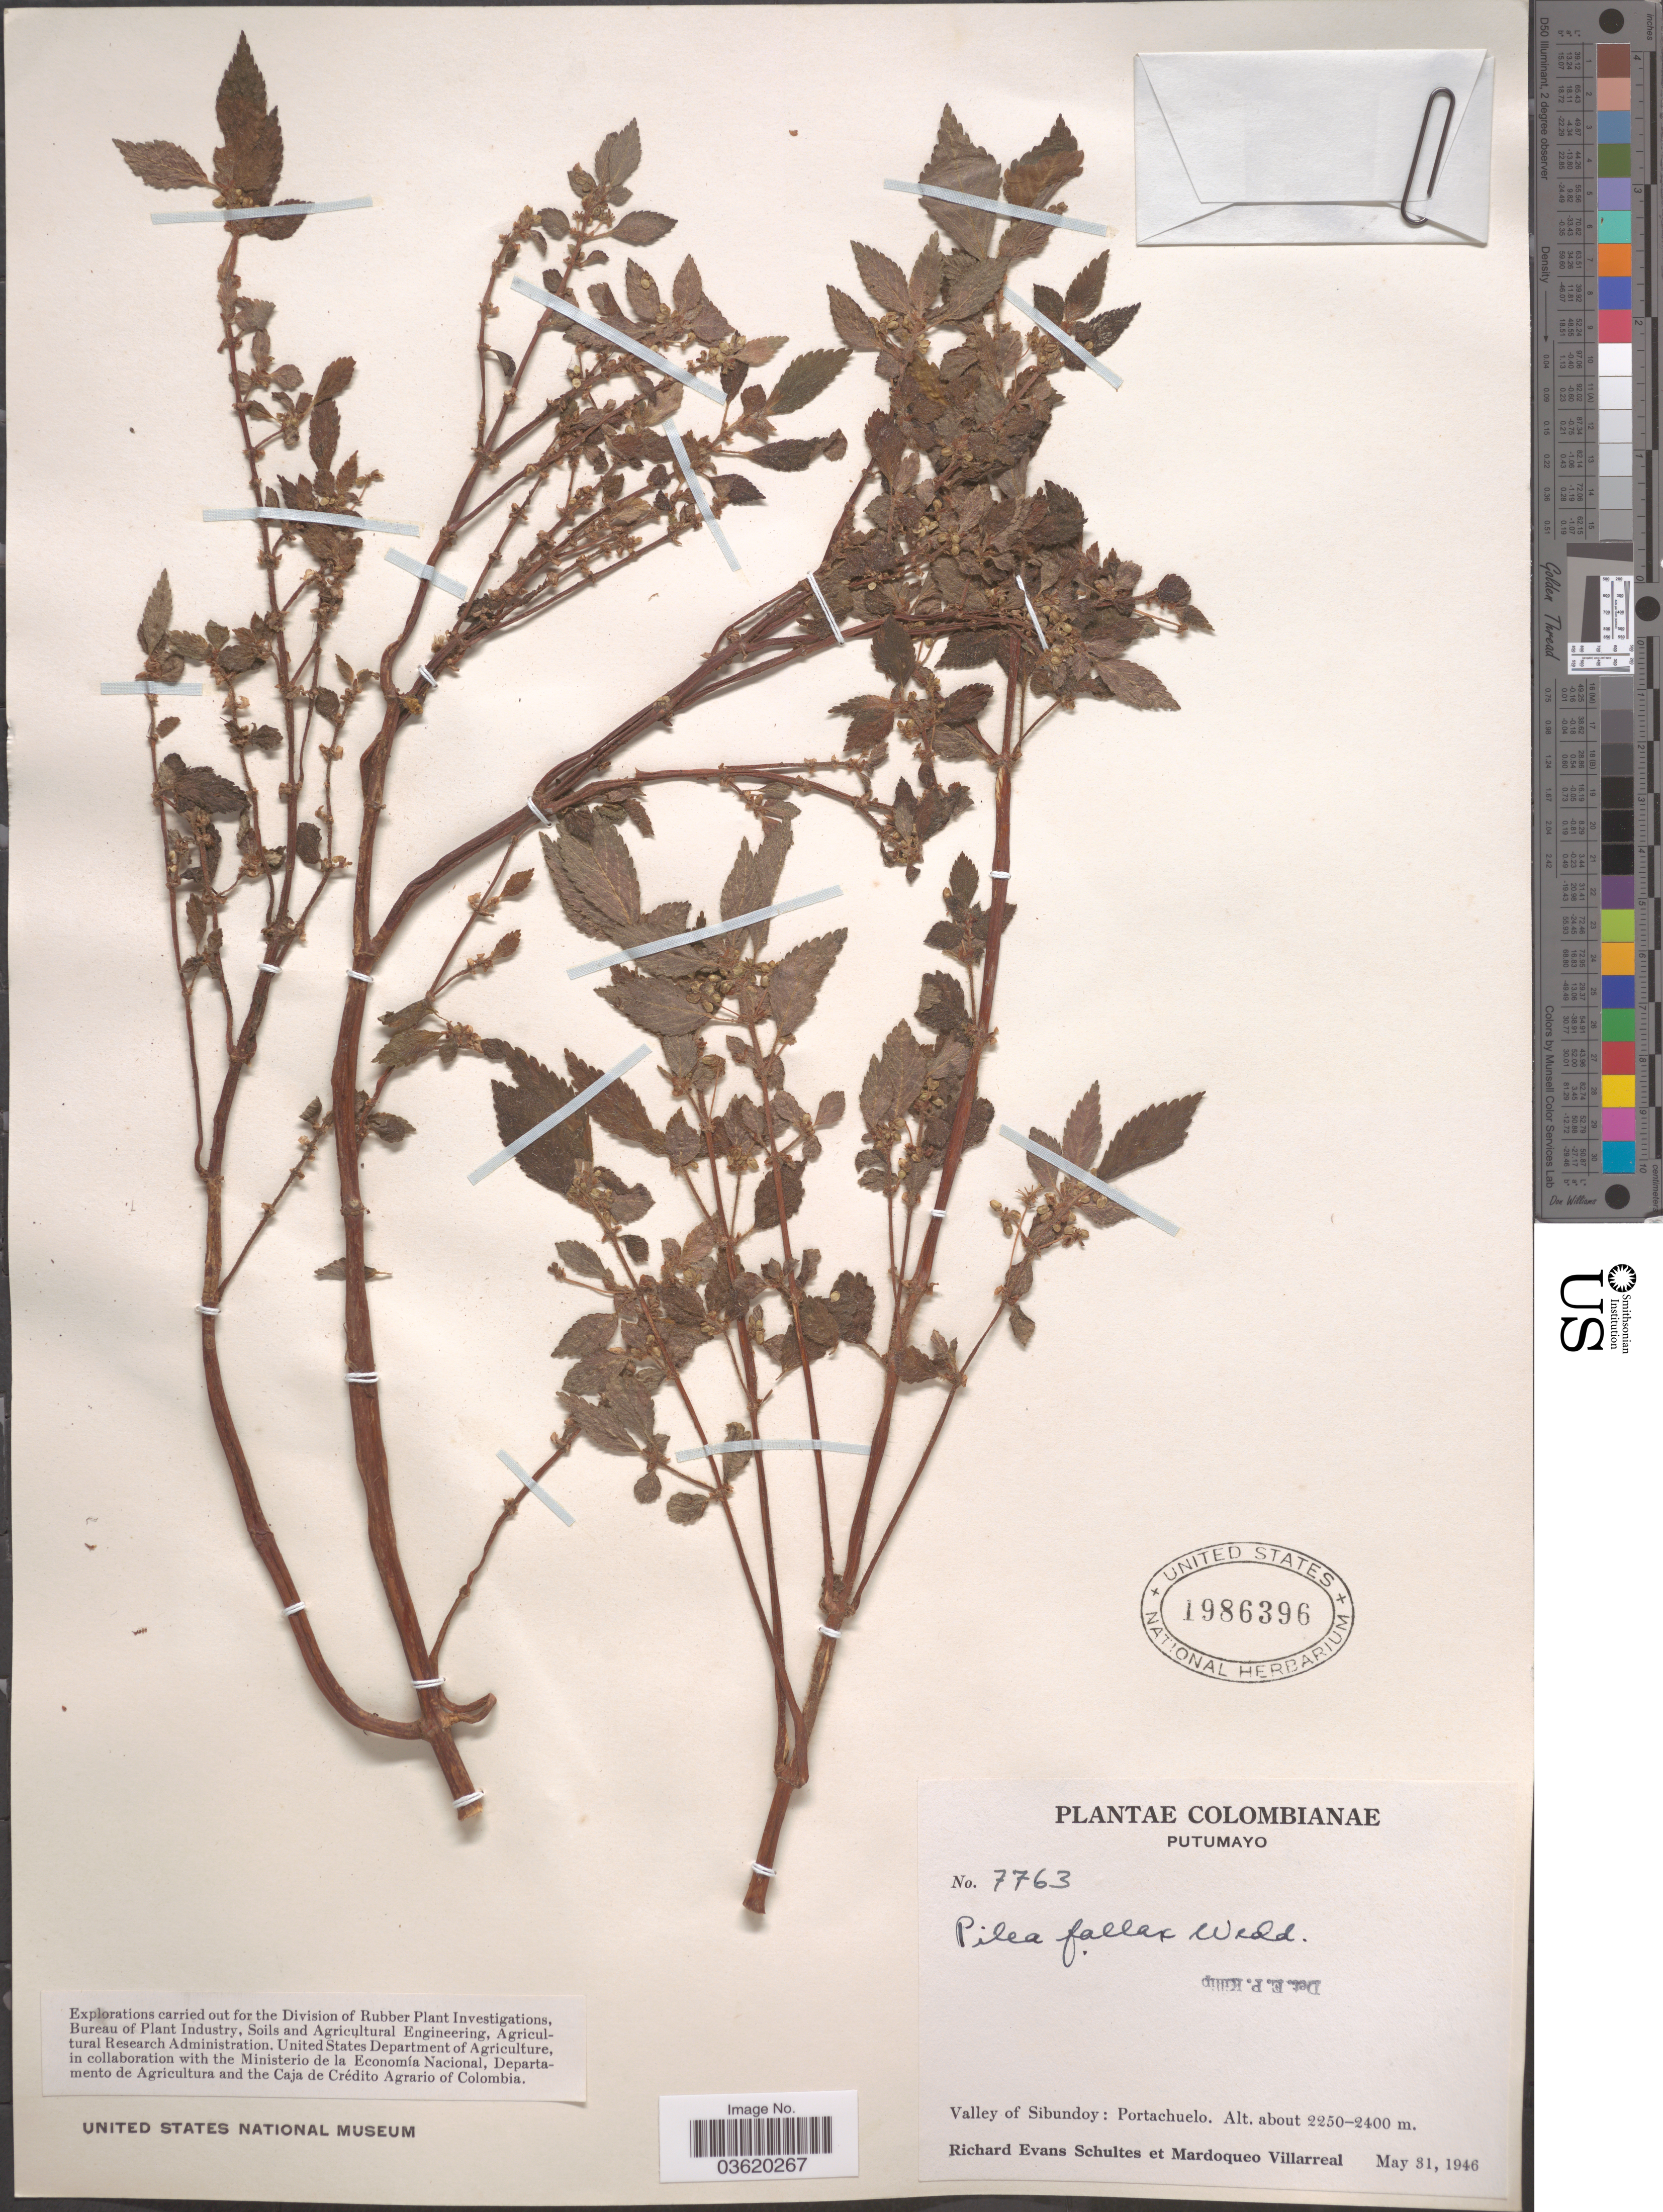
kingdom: Plantae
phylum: Tracheophyta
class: Magnoliopsida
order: Rosales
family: Urticaceae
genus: Pilea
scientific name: Pilea fallax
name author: Wedd.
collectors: R. E. Schultes & M. Villarreal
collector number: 7763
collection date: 1946-05-31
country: Colombia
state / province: Putumayo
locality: Valley of Sibundoy: Portachuelo.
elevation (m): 2250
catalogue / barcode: US 1986396